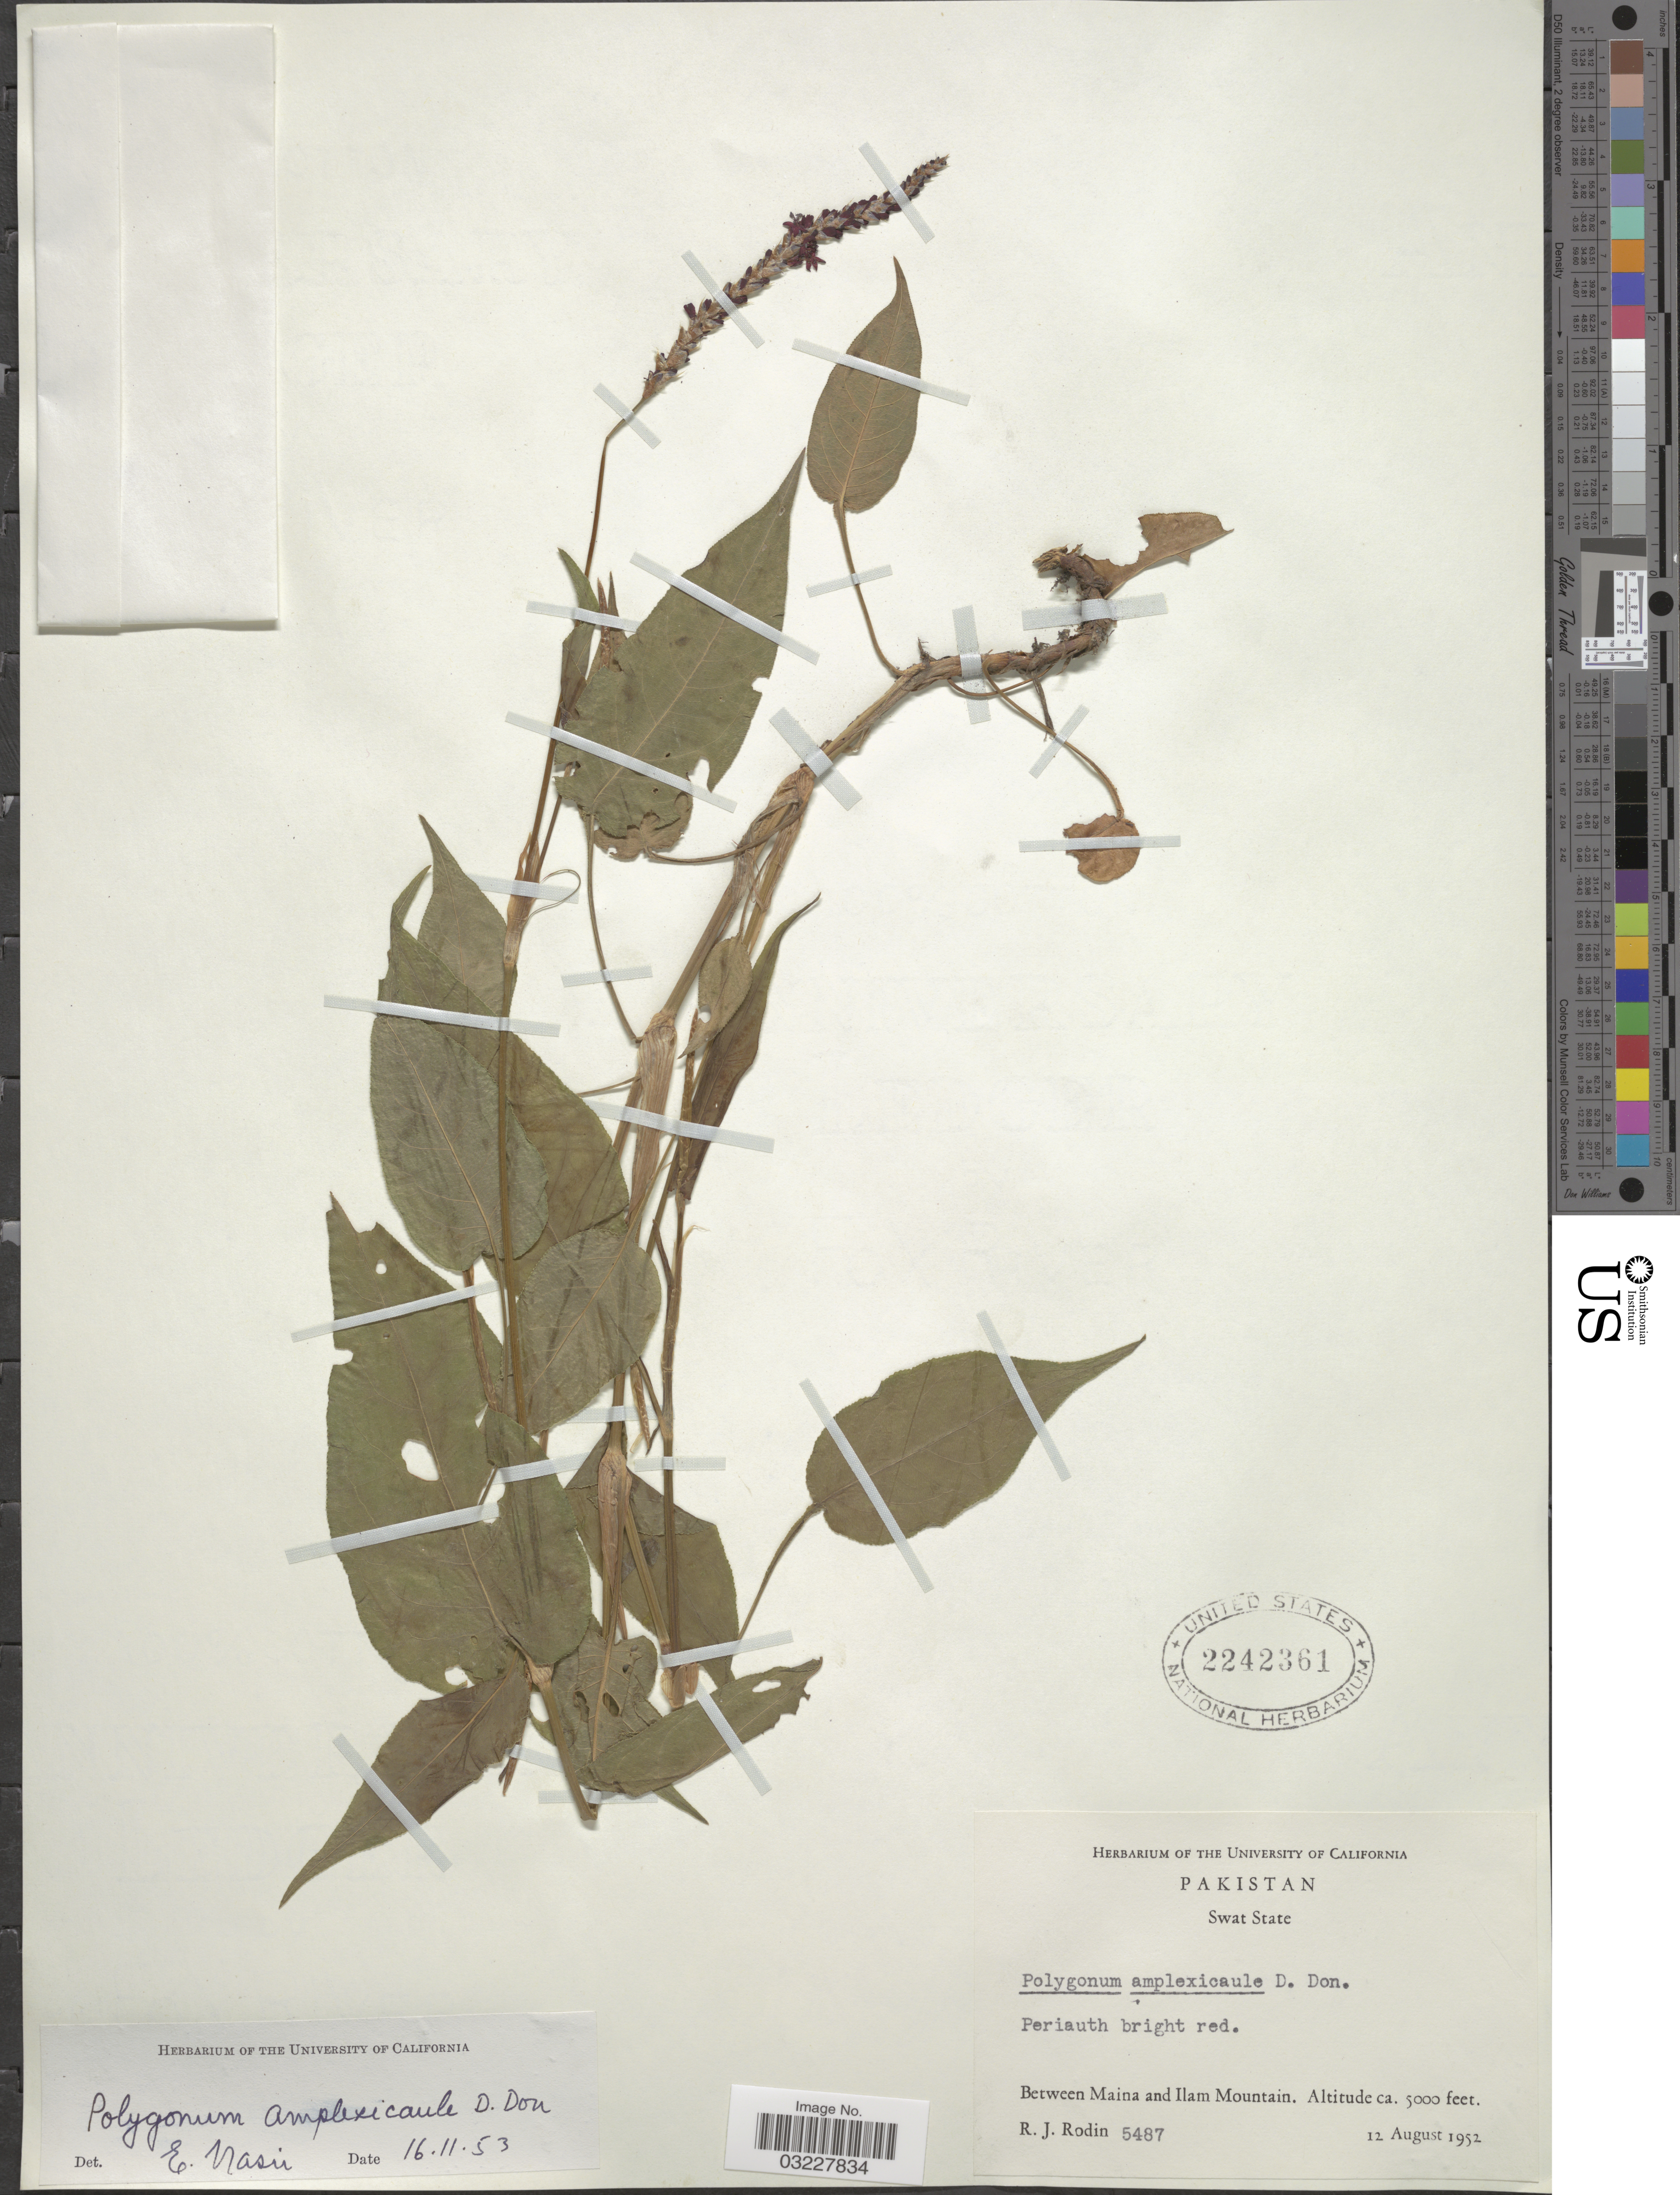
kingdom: Plantae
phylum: Tracheophyta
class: Magnoliopsida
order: Caryophyllales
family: Polygonaceae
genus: Bistorta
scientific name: Bistorta amplexicaulis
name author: (D. Don) Greene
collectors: R. J. Rodin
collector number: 5487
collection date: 1952-08-12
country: Pakistan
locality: Swat State. Between Maina and Ilam Mountain.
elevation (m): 1524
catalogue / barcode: US 2242361